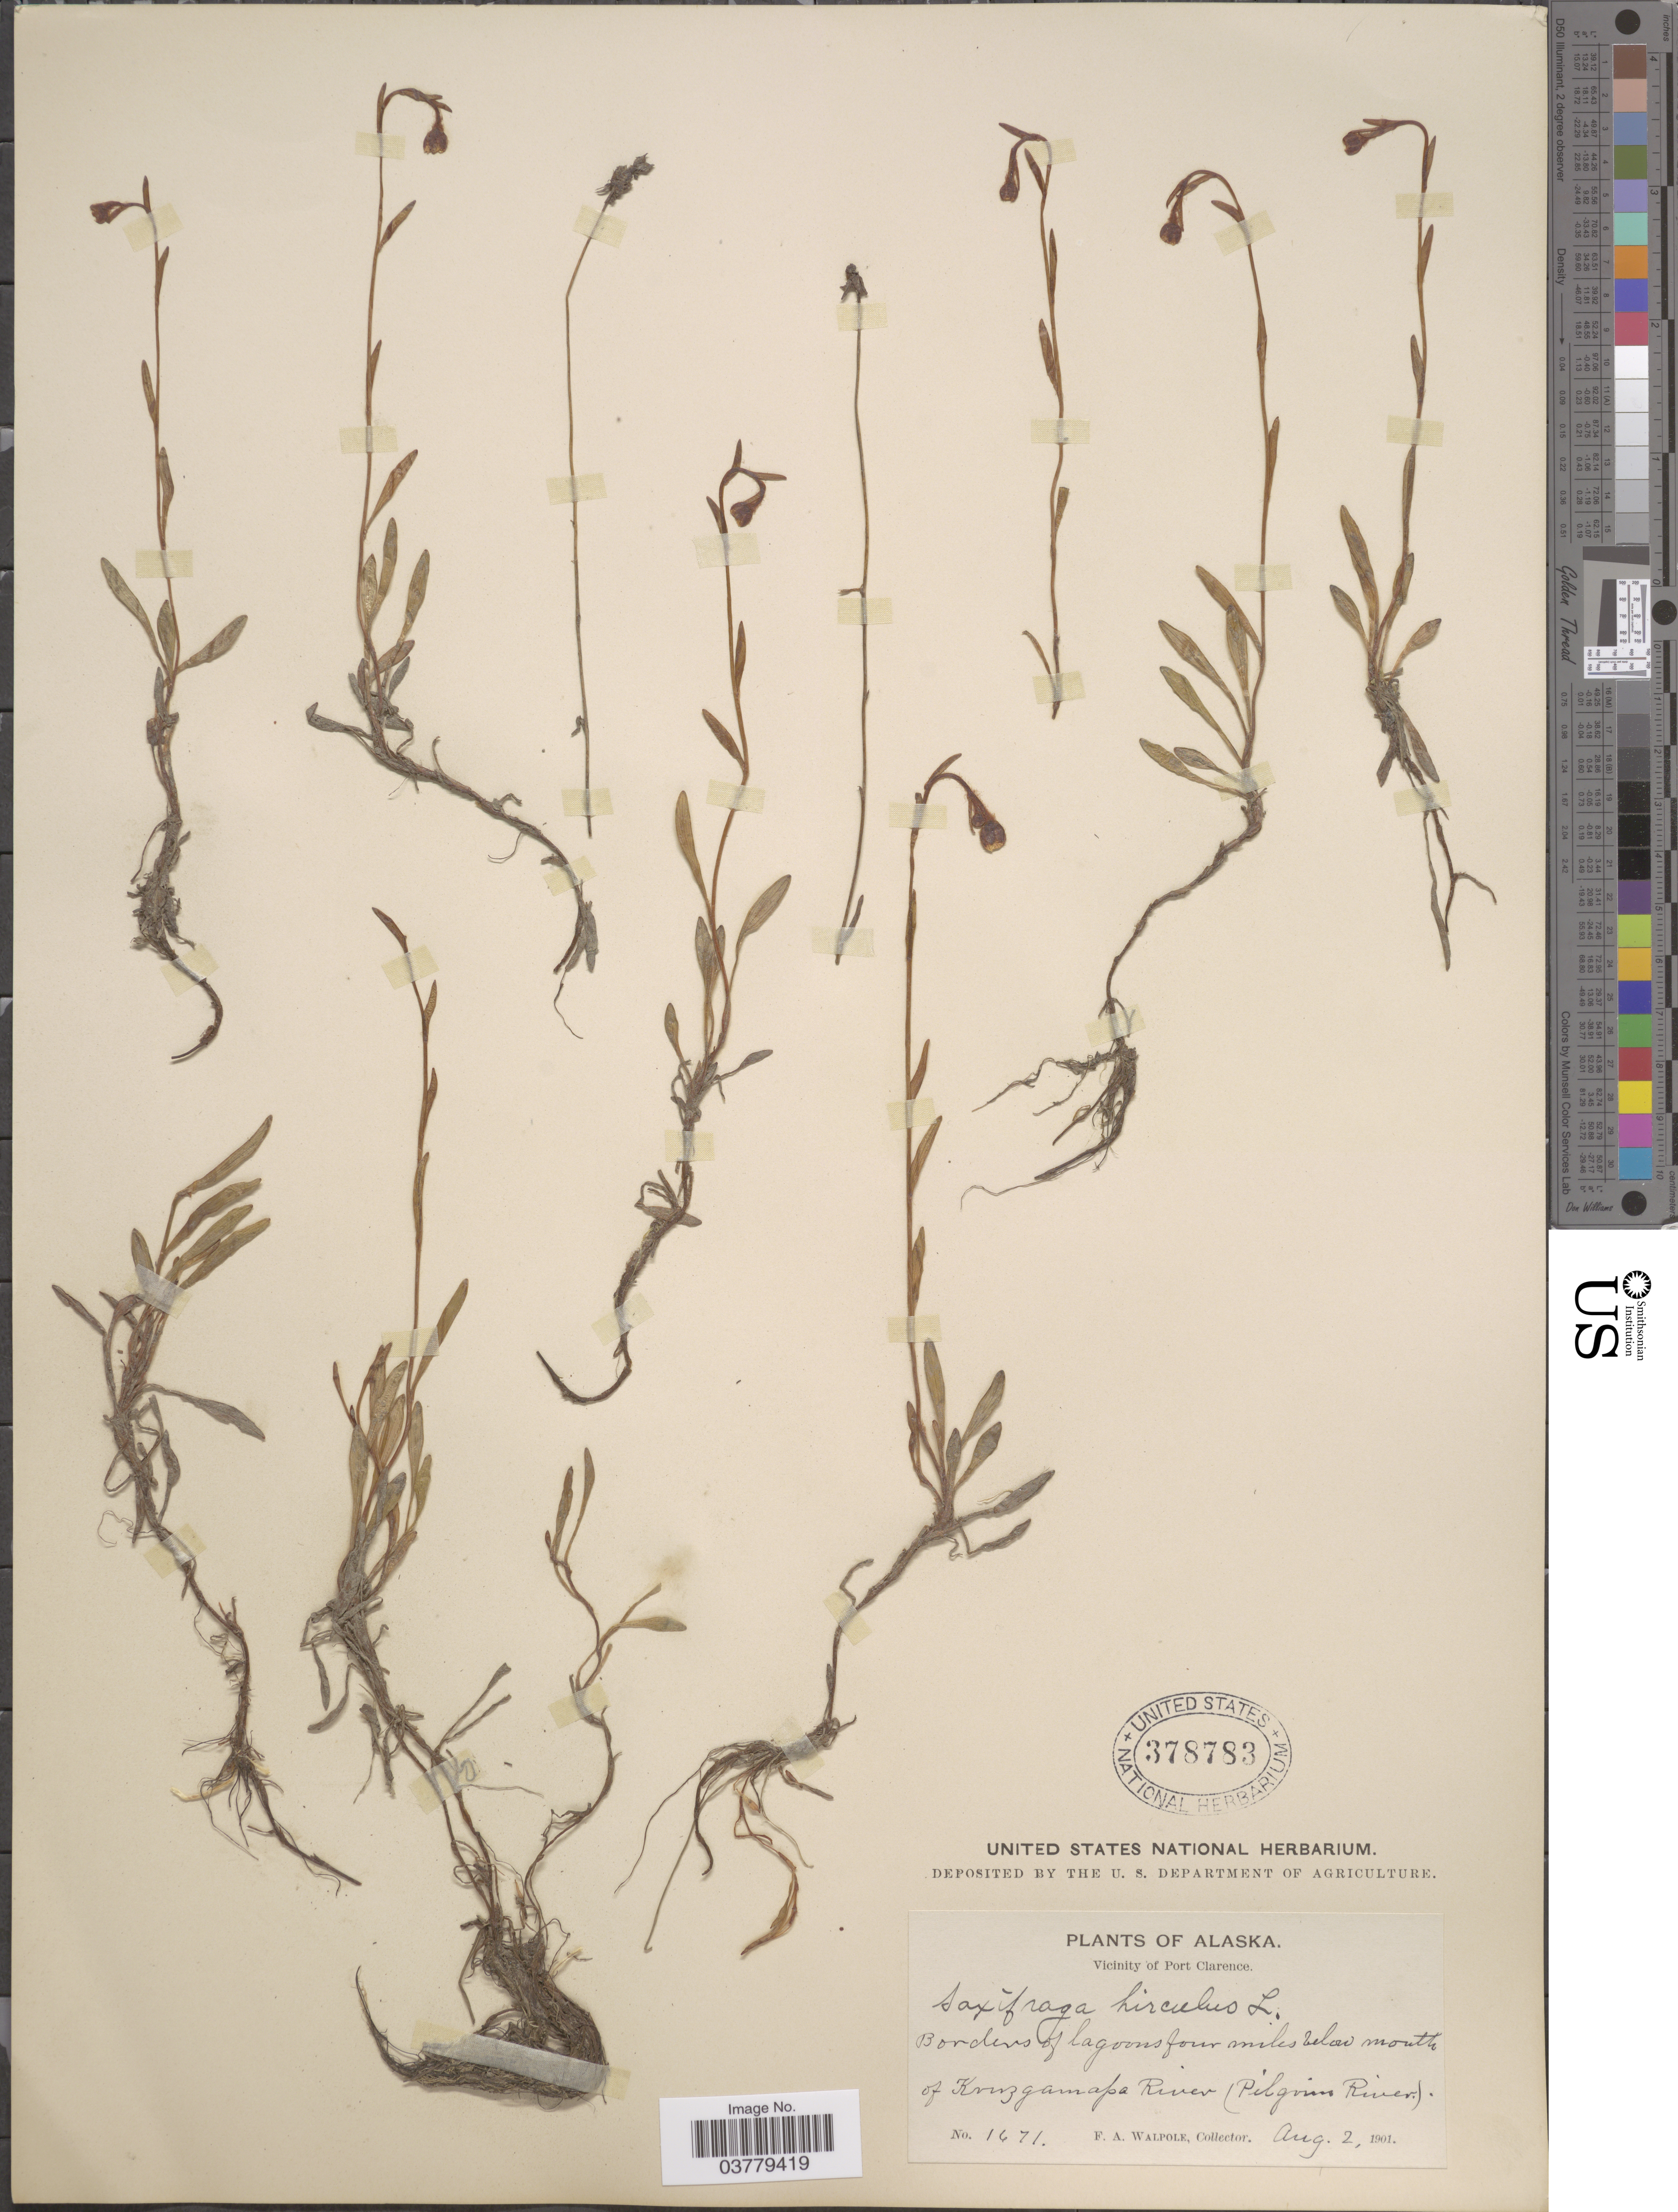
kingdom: Plantae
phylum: Tracheophyta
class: Magnoliopsida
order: Saxifragales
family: Saxifragaceae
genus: Saxifraga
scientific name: Saxifraga hirculus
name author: L.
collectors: F. Walpole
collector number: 1671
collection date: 1901-08-02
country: United States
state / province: Alaska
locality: Vicinity of Port Clarence. Borders of lagoons four miles below mouth of Kruzgamapa River (Pilgrim River).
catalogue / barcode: US 378783